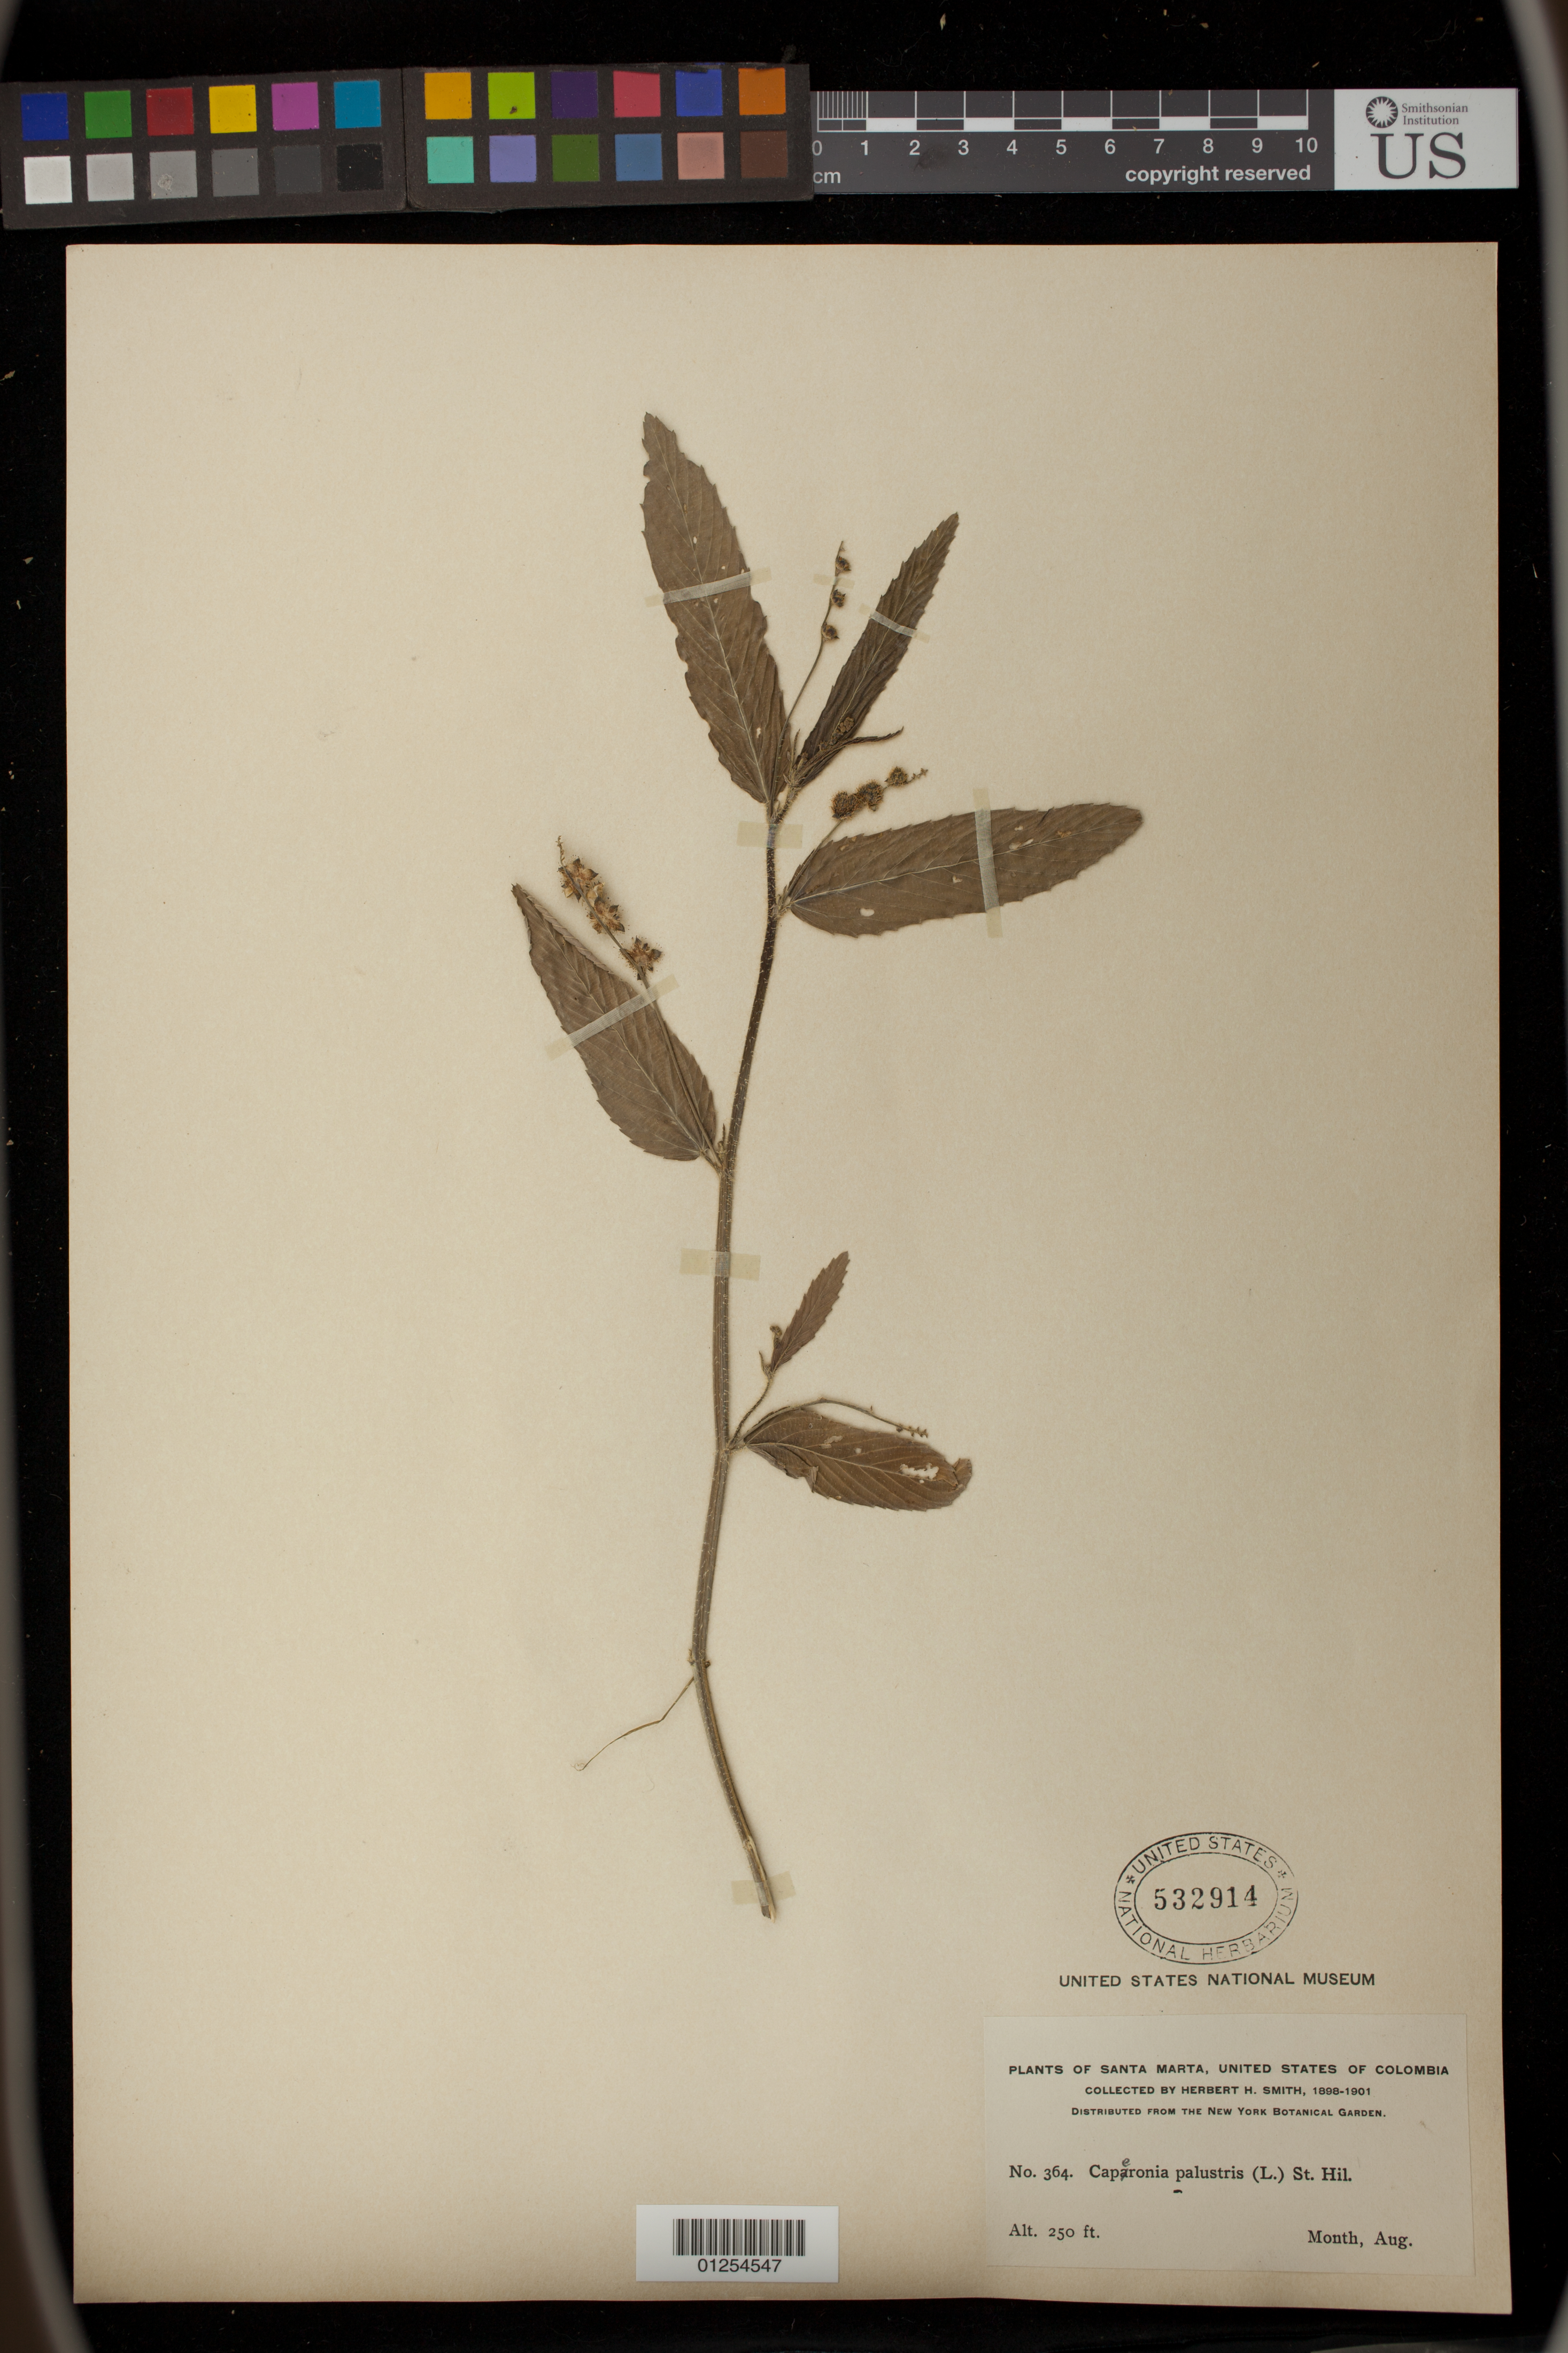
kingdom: Plantae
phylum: Tracheophyta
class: Magnoliopsida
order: Malpighiales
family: Euphorbiaceae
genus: Caperonia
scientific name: Caperonia palustris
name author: (L.) A. St.-Hil.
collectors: Herbert H. Smith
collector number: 364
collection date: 1898-08/1901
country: Colombia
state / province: Magdalena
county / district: Santa Marta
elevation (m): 76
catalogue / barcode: US 532914